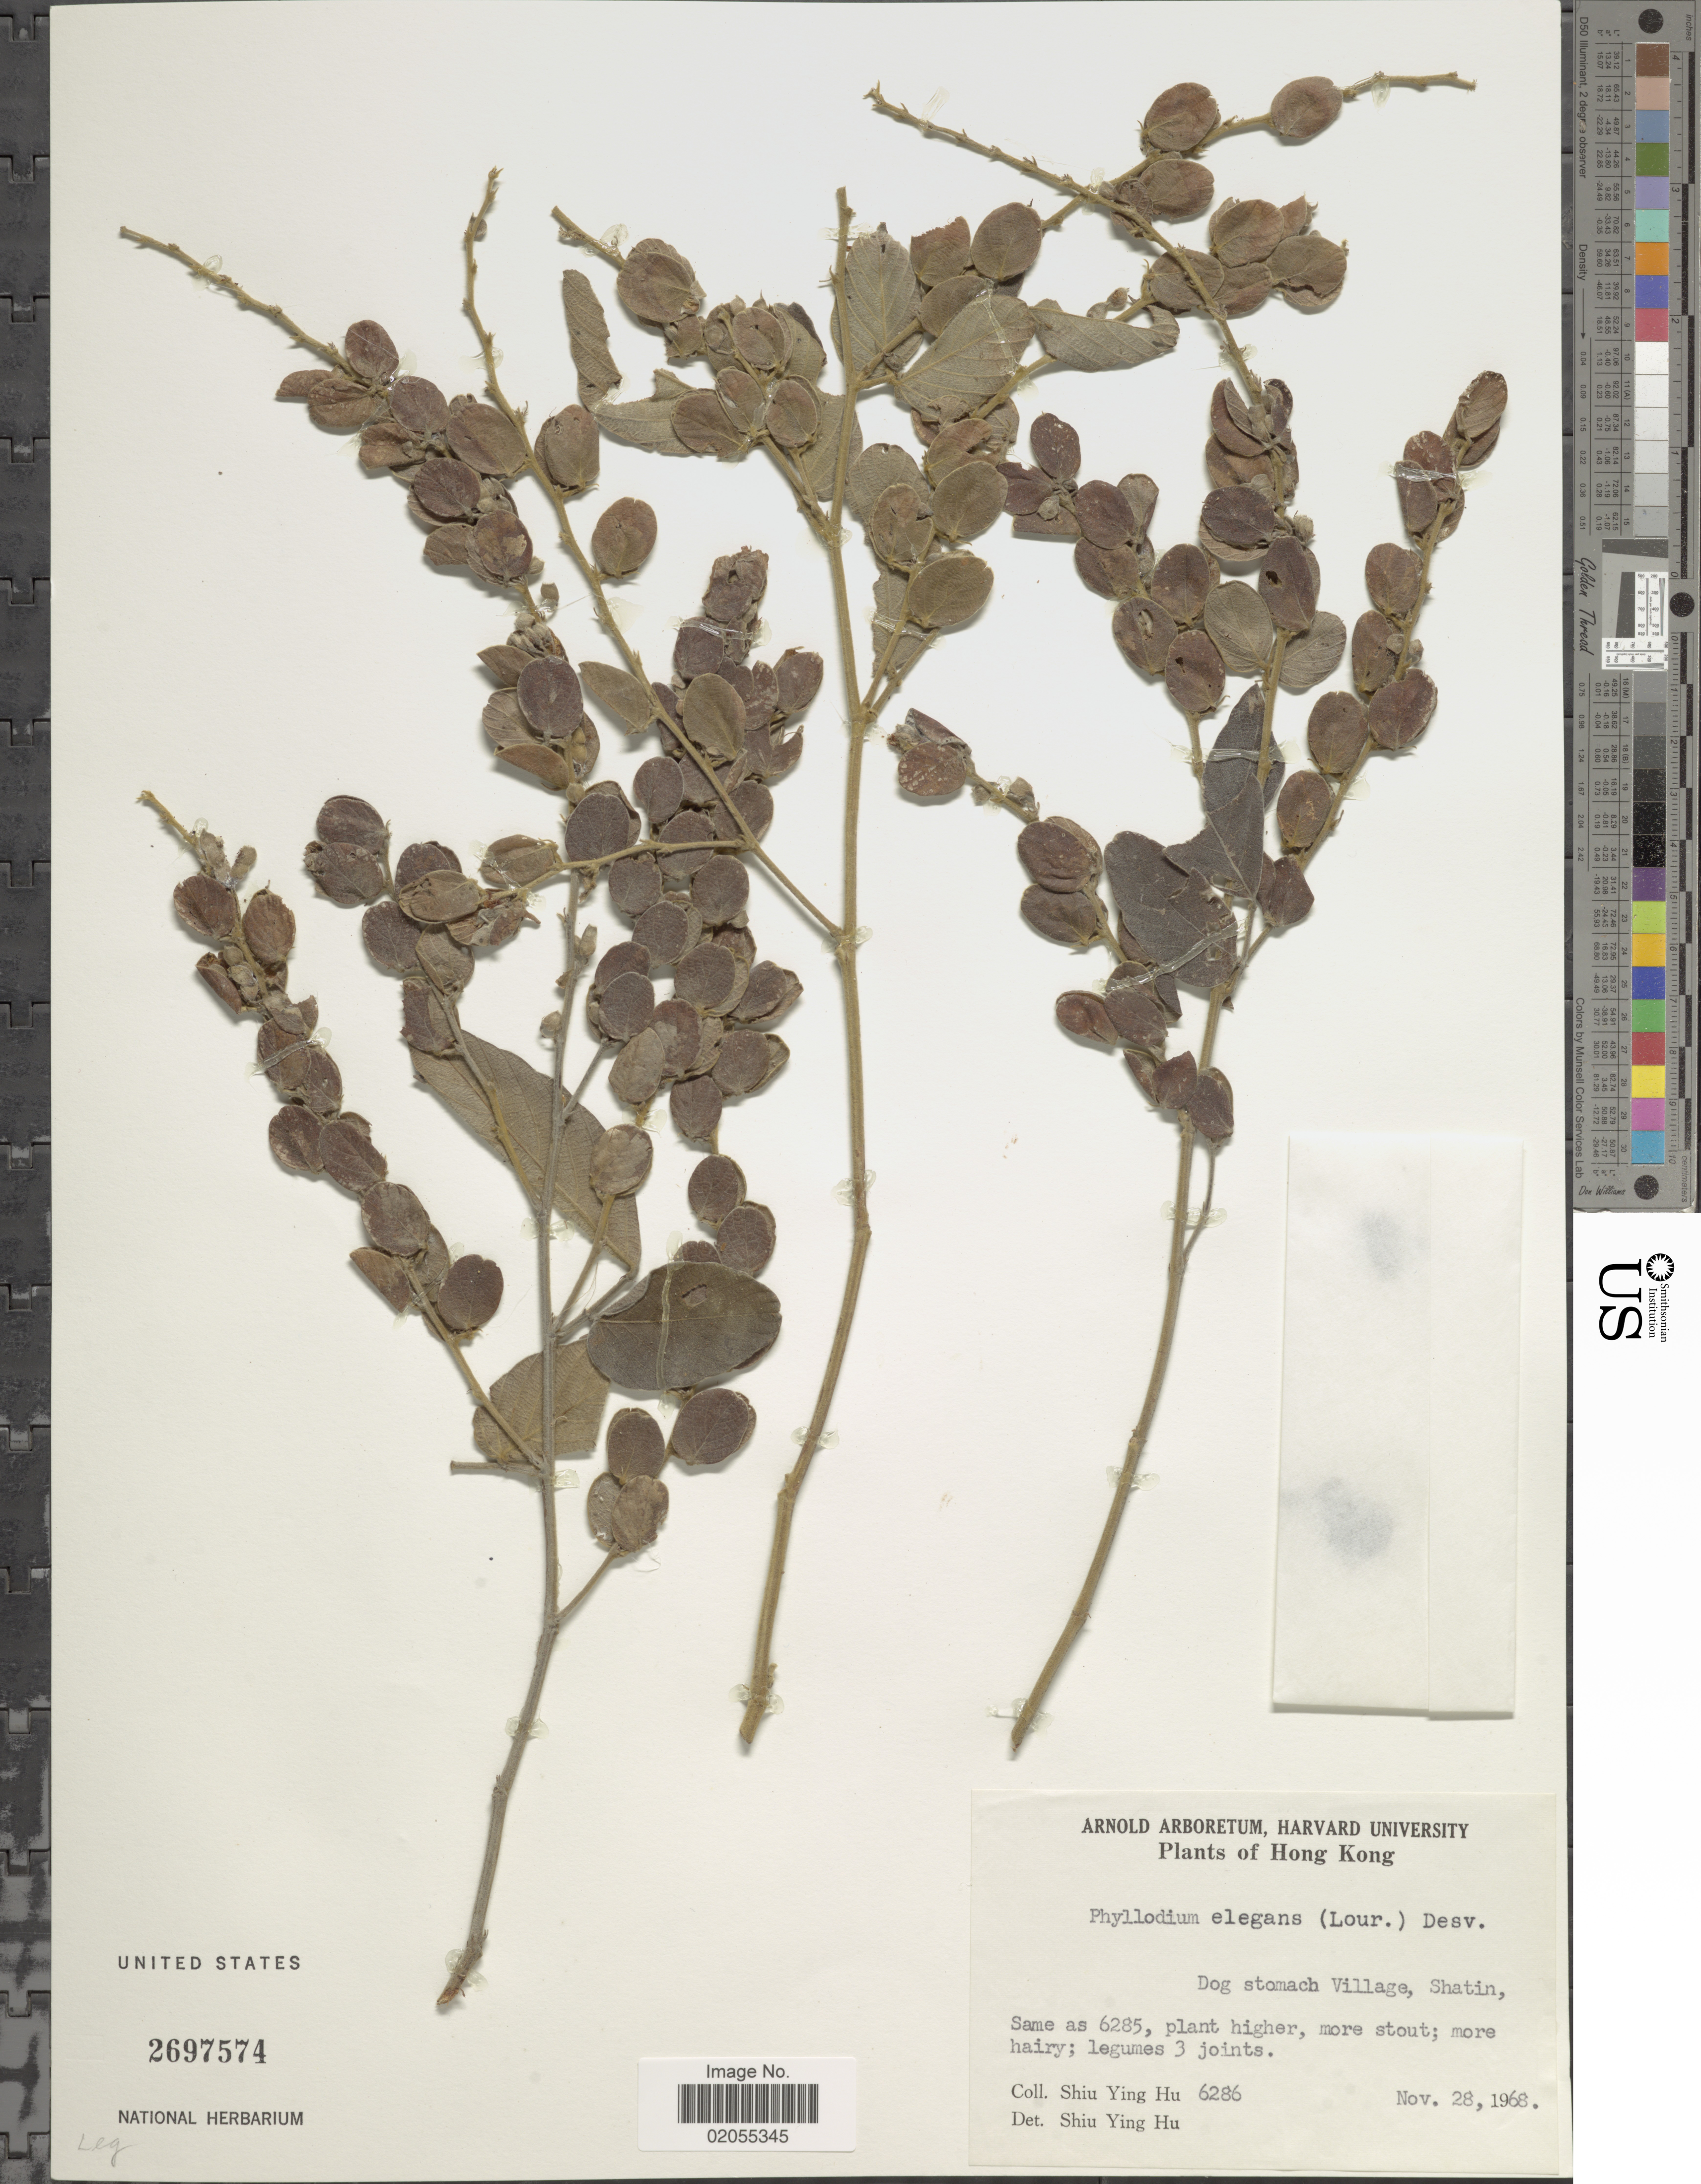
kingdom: Plantae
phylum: Tracheophyta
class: Magnoliopsida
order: Fabales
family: Fabaceae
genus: Phyllodium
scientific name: Phyllodium elegans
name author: (Lour.) Desv.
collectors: S. Y. Hu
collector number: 6286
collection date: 1968-11-28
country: China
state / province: Hong Kong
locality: Dog Stomach Village, Shatin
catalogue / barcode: US 2697574